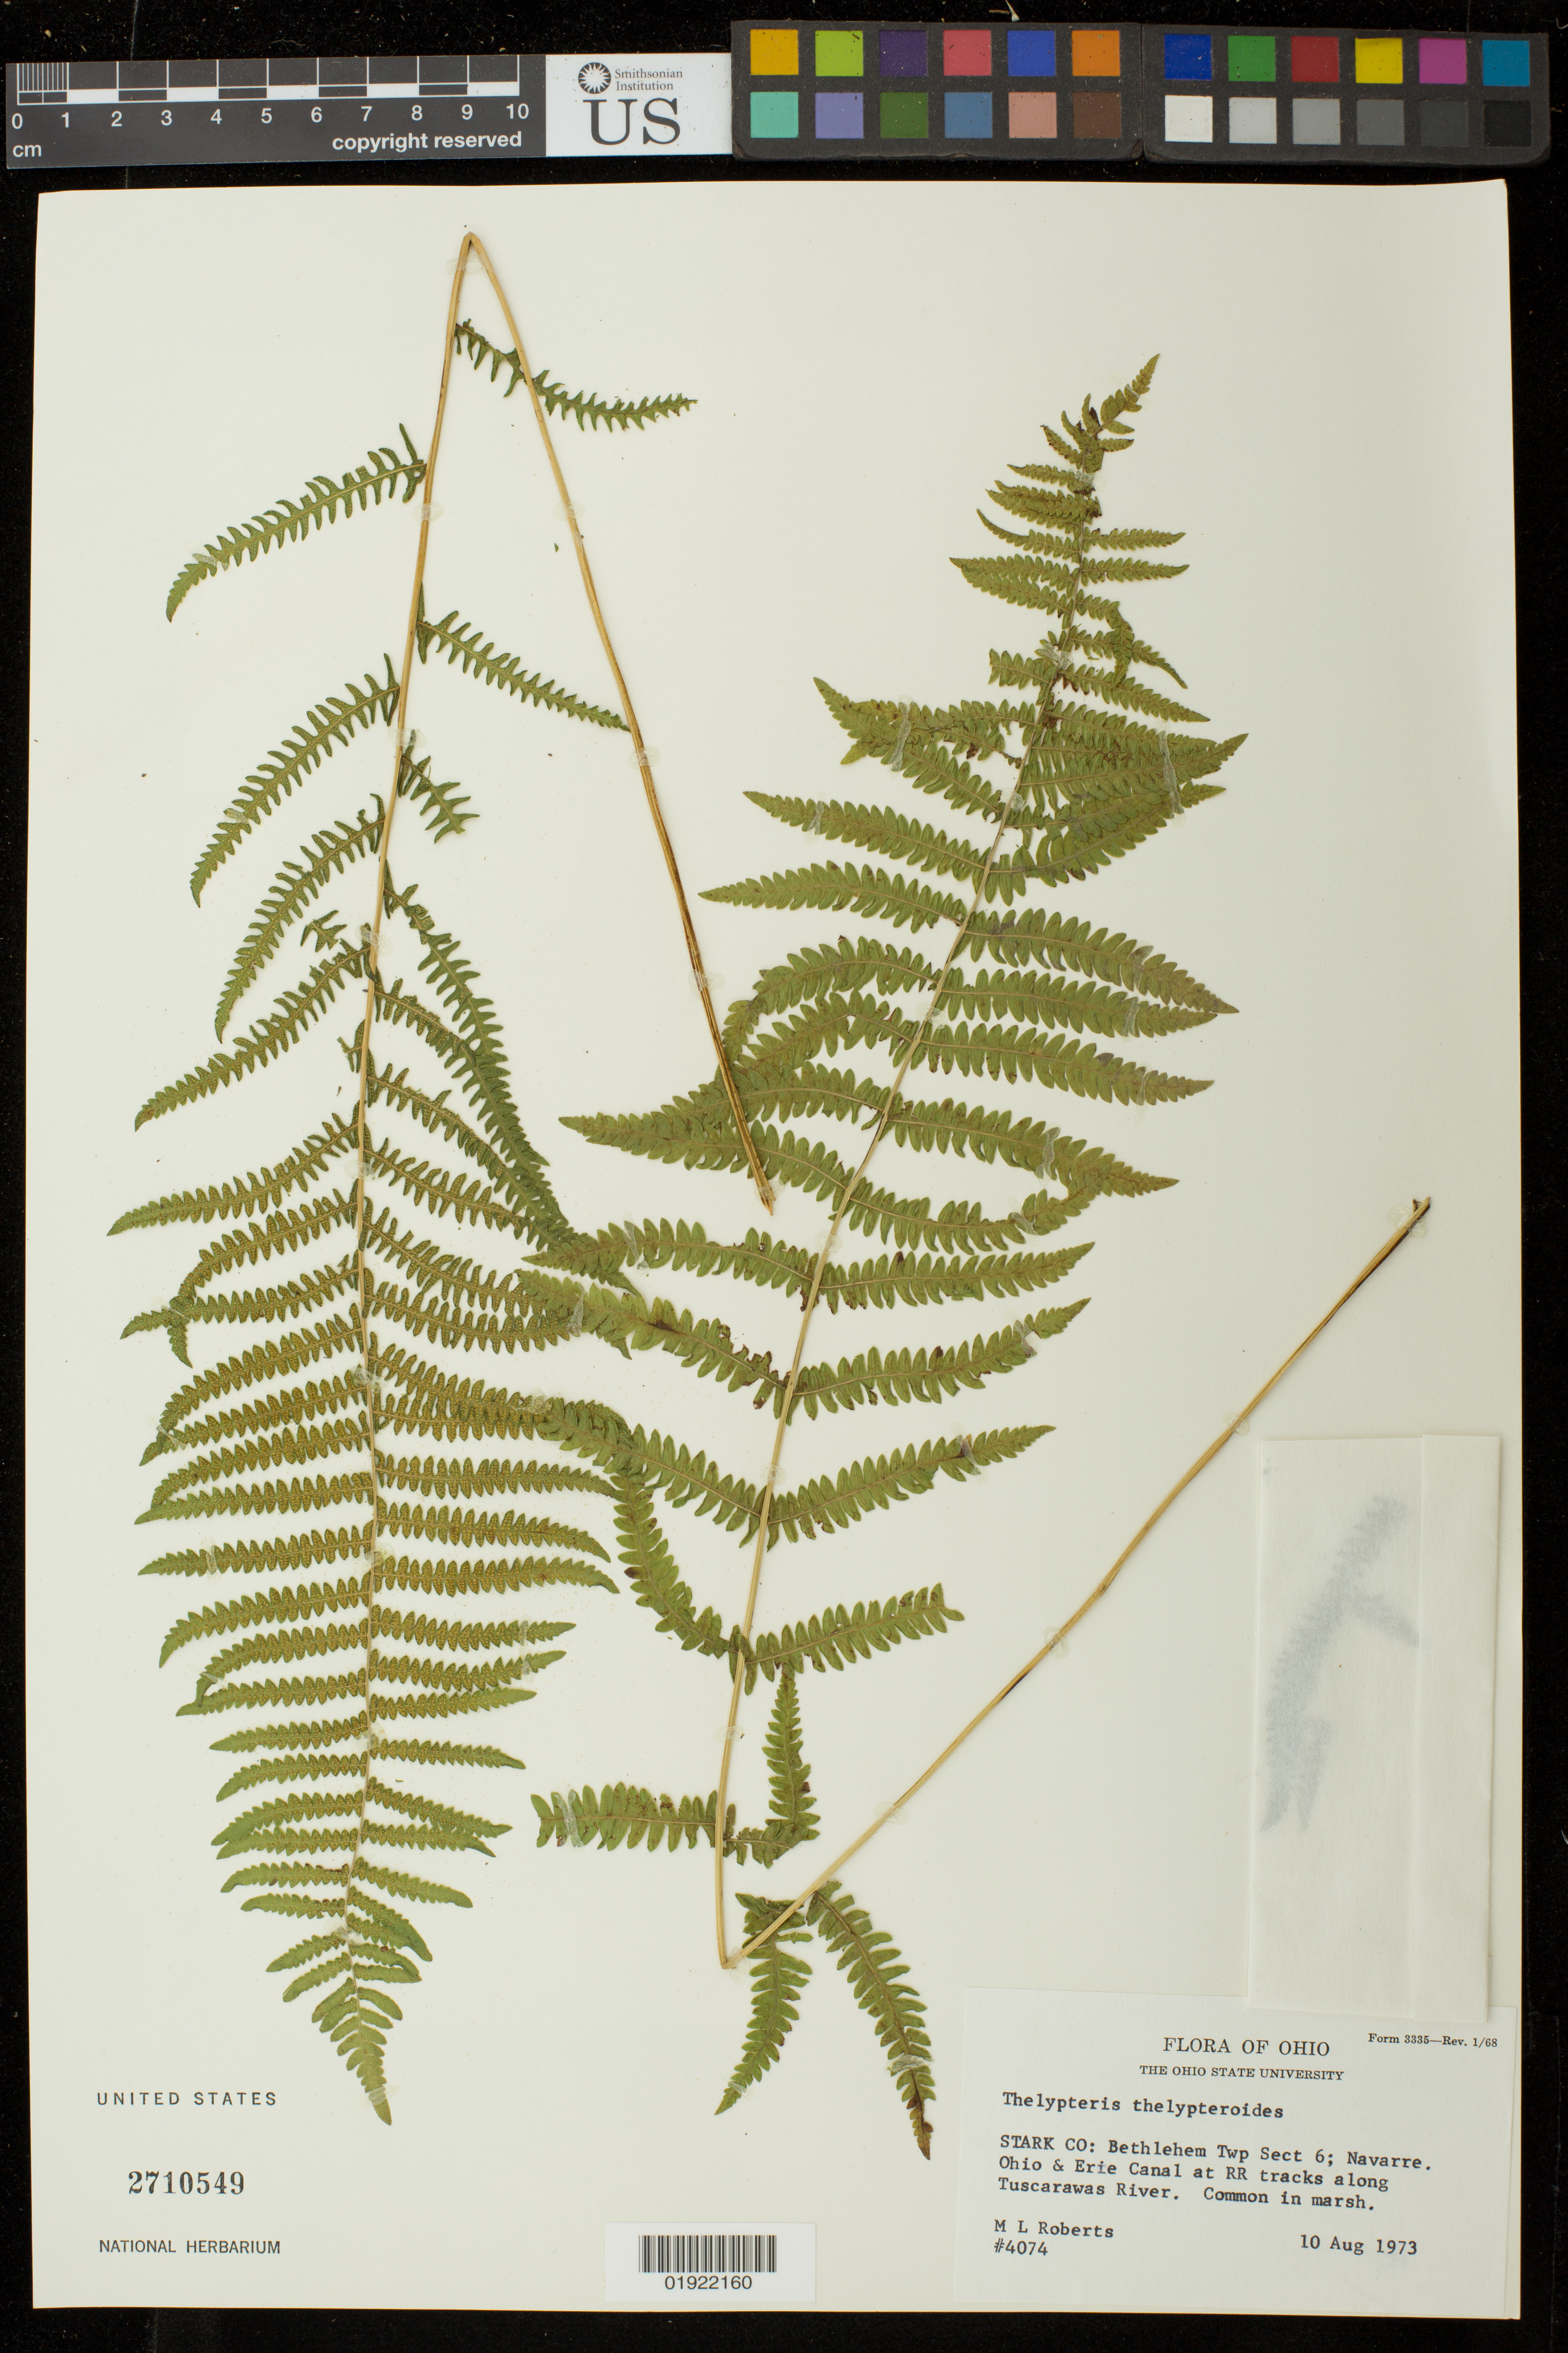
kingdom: Plantae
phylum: Tracheophyta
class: Polypodiopsida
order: Polypodiales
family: Thelypteridaceae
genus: Thelypteris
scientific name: Thelypteris palustris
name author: (Salisb.) Schott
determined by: Schott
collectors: M. Roberts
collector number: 4074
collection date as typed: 10 Aug 1973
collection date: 1973-08-10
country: United States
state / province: Ohio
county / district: Stark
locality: Bethlehem Twp Sect 6; Navarre. Ohio and Erie Canal at RR tracks along Tuscarawas River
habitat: common in marsh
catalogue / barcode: US 2710549